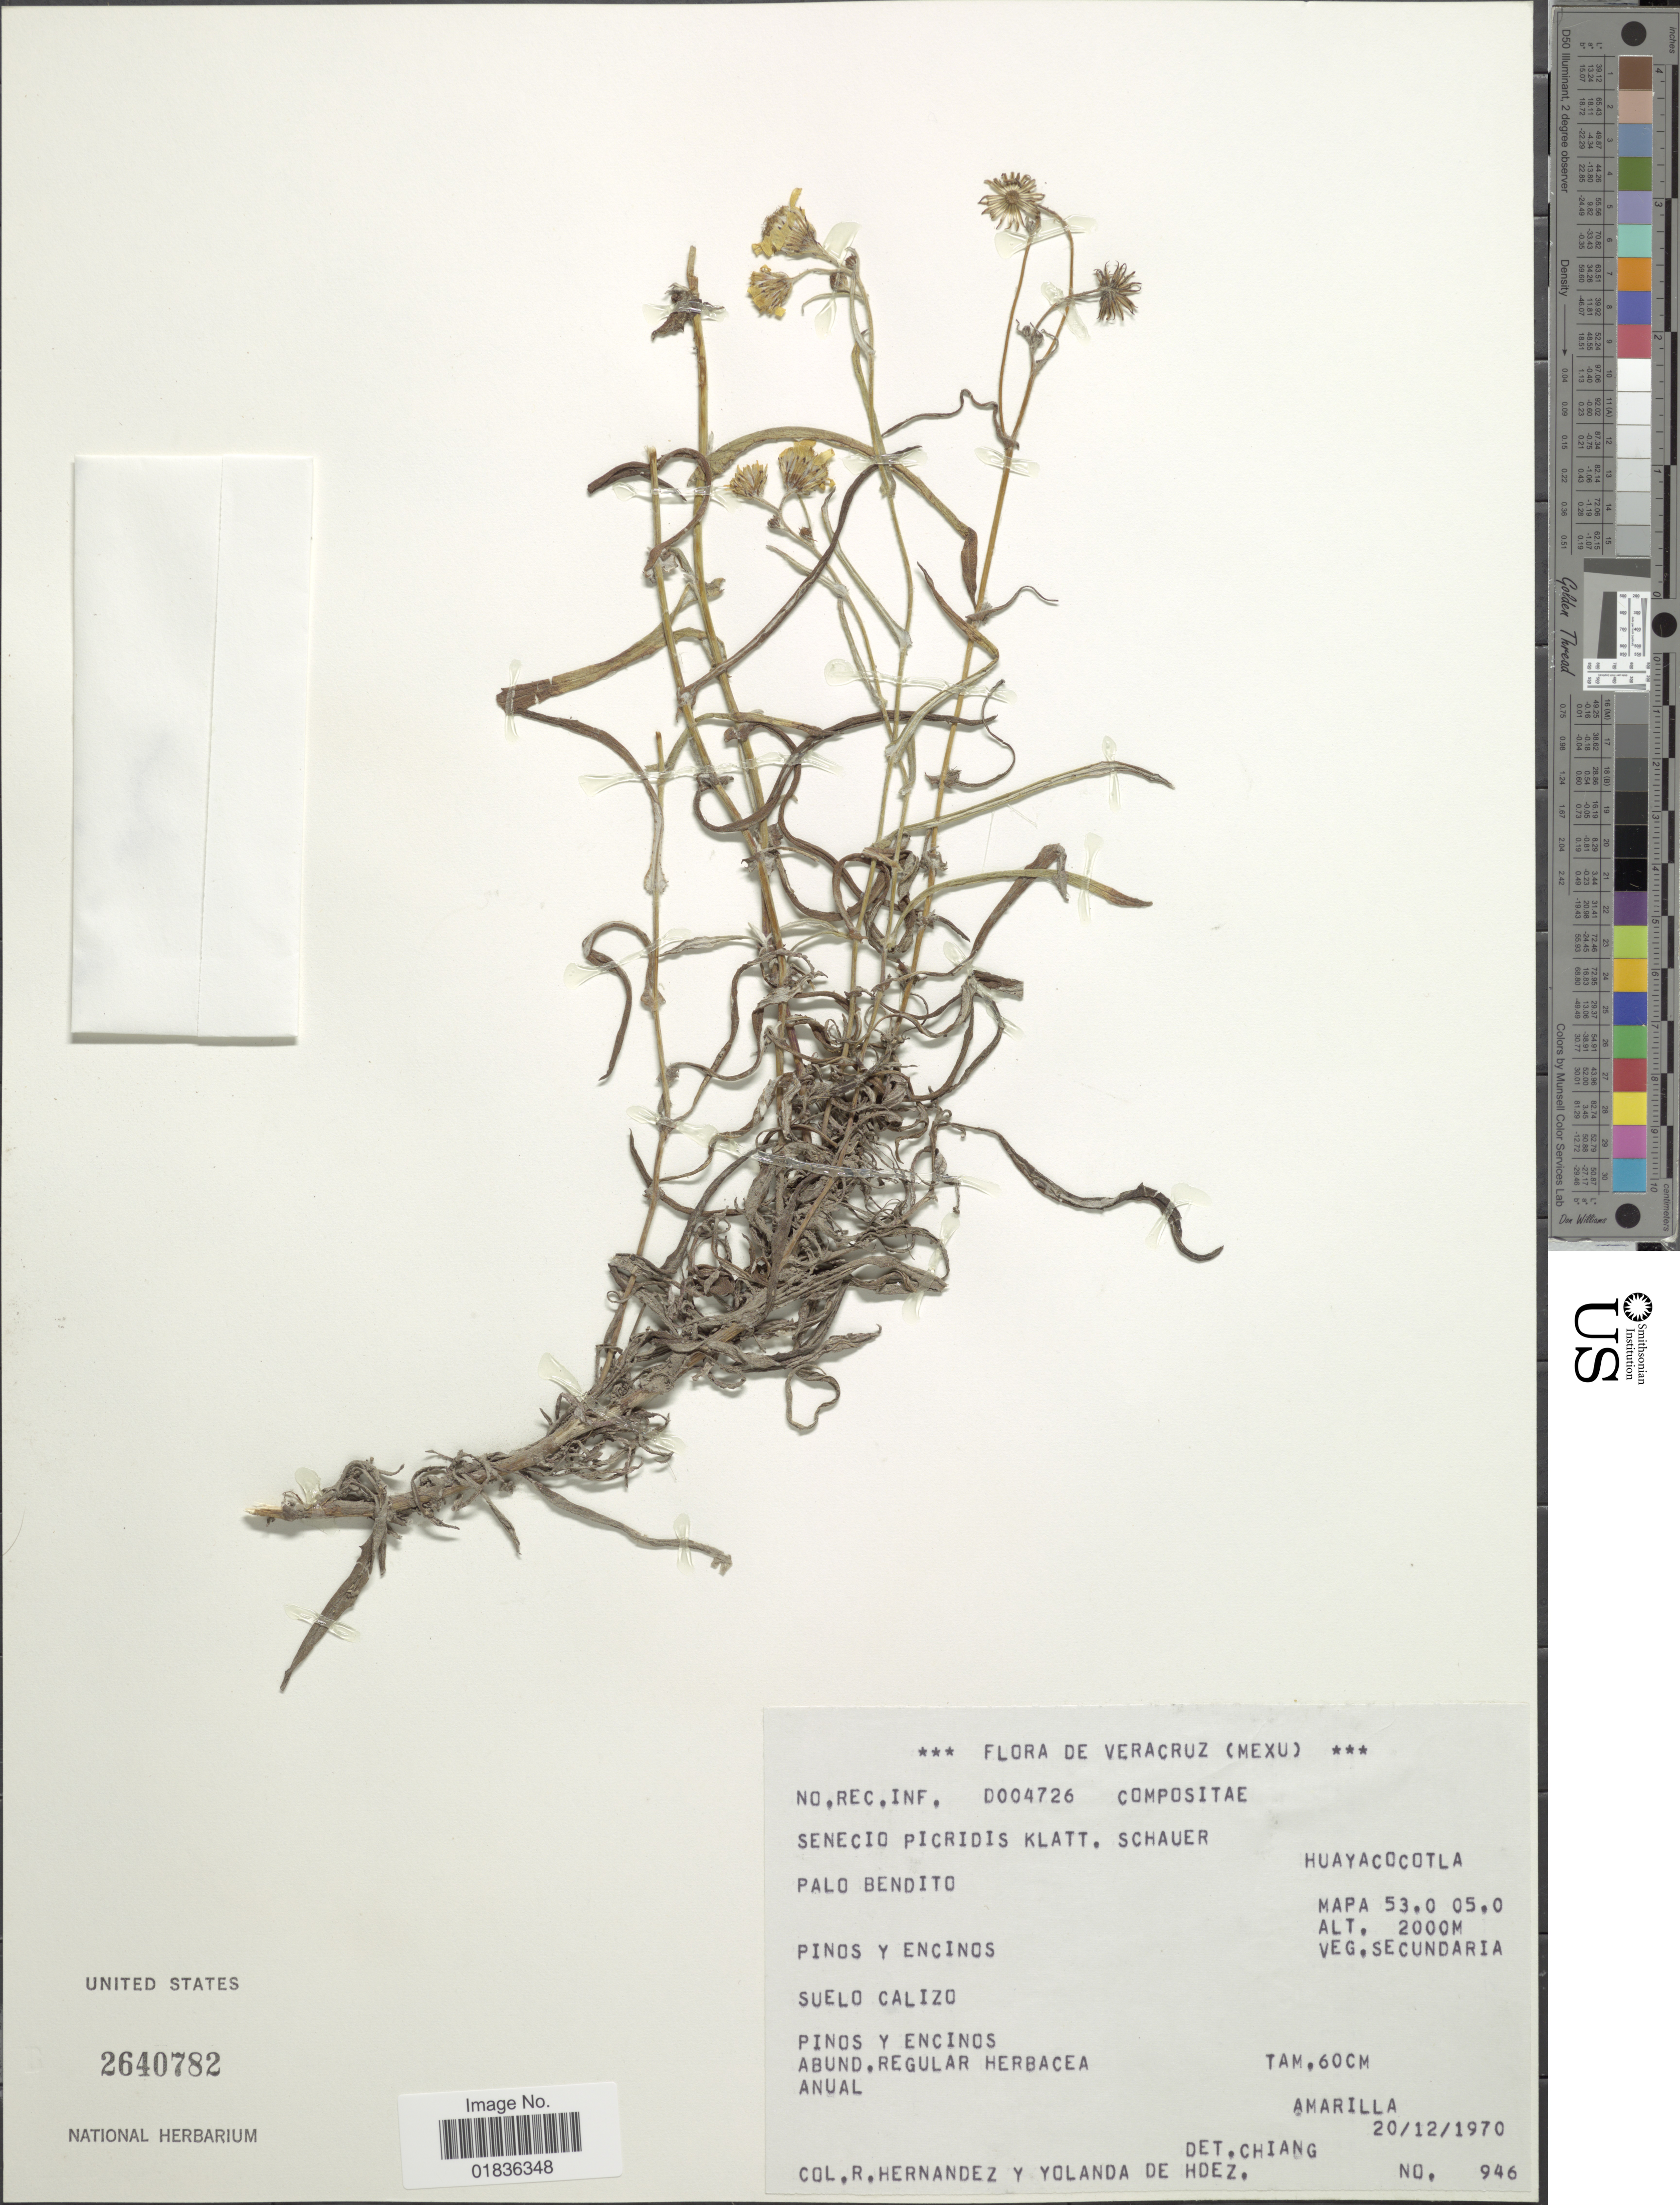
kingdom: Plantae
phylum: Tracheophyta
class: Magnoliopsida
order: Asterales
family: Asteraceae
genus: Senecio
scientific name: Senecio picridis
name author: S. Schauer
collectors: R. Hernandez M. & Y. De Hdez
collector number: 946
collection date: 1970-12-20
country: Mexico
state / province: Veracruz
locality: Veracruz, palo bendito, Huayacocotla.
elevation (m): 2000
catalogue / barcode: US 2640782